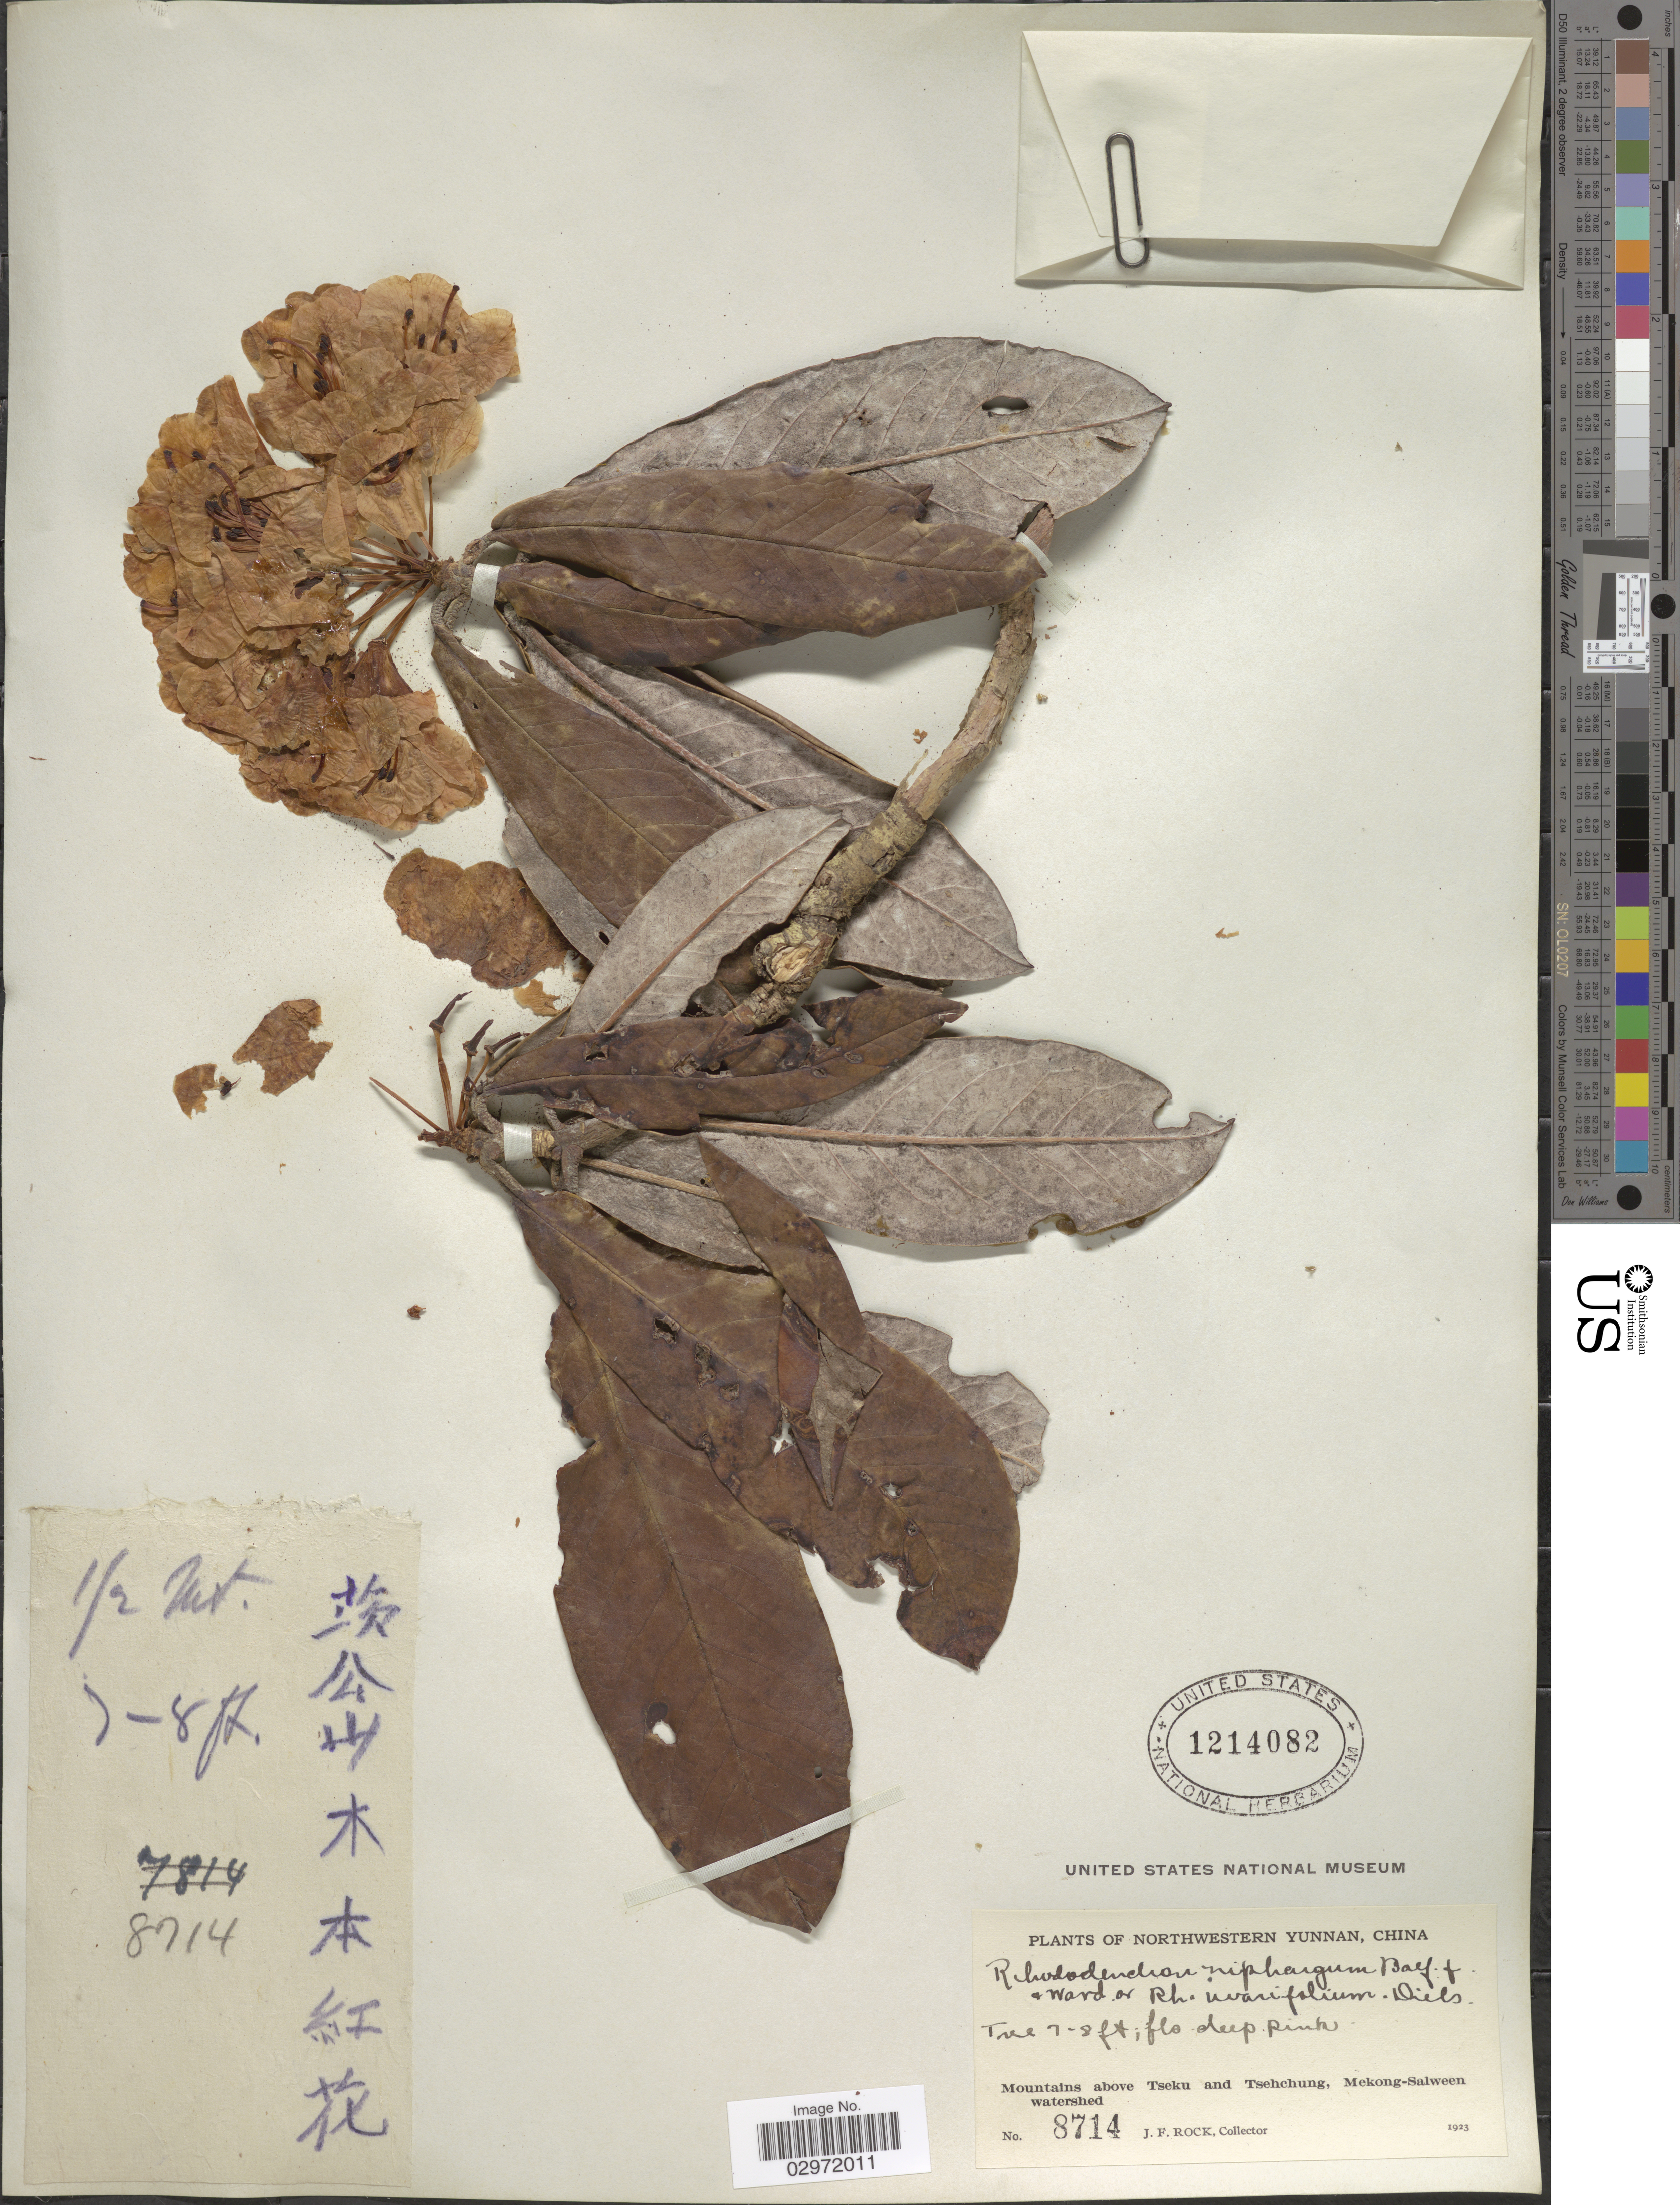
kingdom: Plantae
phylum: Tracheophyta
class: Magnoliopsida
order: Ericales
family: Ericaceae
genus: Rhododendron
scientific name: Rhododendron niphargum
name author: Balf. f. & Kingdon-Ward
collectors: J. Rock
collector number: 8714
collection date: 1923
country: China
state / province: Yunnan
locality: Northwestern Yunnan, Mountains above Tseku and Tsehchung, Mekong-Salween watershed.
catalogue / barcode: US 1214082